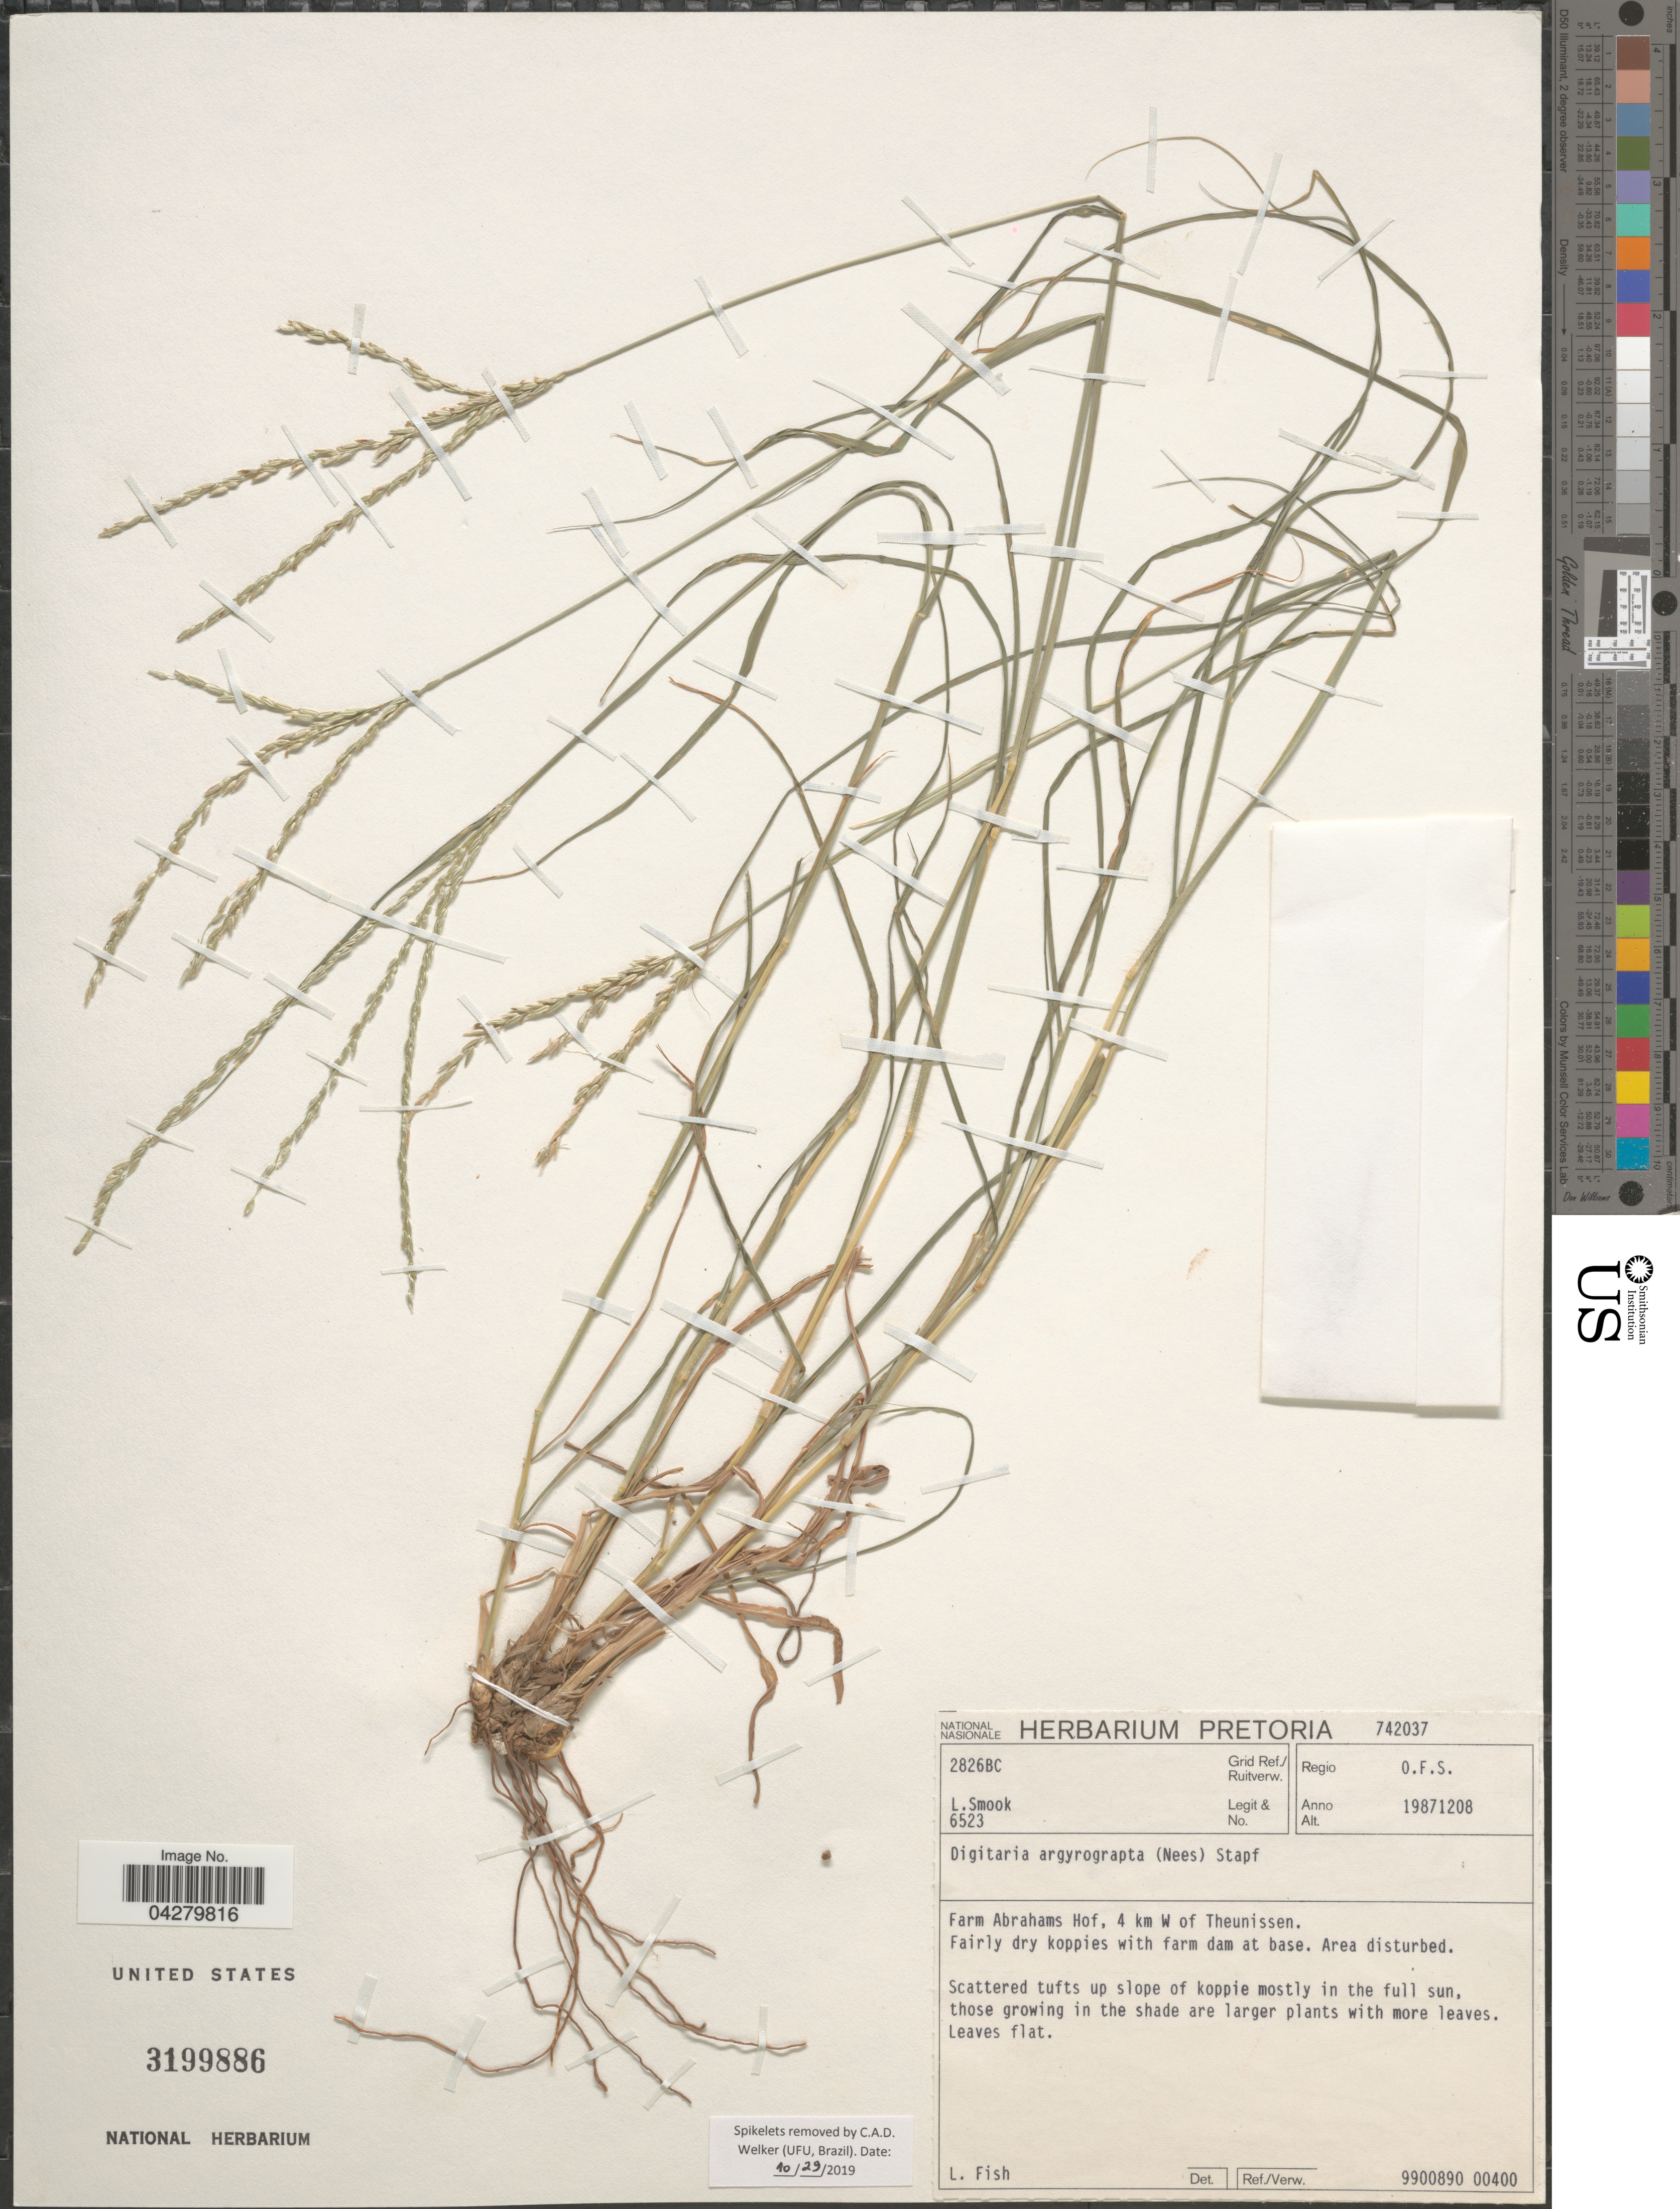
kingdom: Plantae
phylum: Tracheophyta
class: Liliopsida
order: Poales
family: Poaceae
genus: Digitaria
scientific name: Digitaria argyrograpta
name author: (Nees) Stapf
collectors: L. Smook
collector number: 6523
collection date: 1987-12-08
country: South Africa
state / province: Free State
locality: Grid Ref./ Ruitverw. 2826BC. Regio O. F. S. Farm Abrahams Hof, 4 km W of Theunissen.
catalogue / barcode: US 3199886